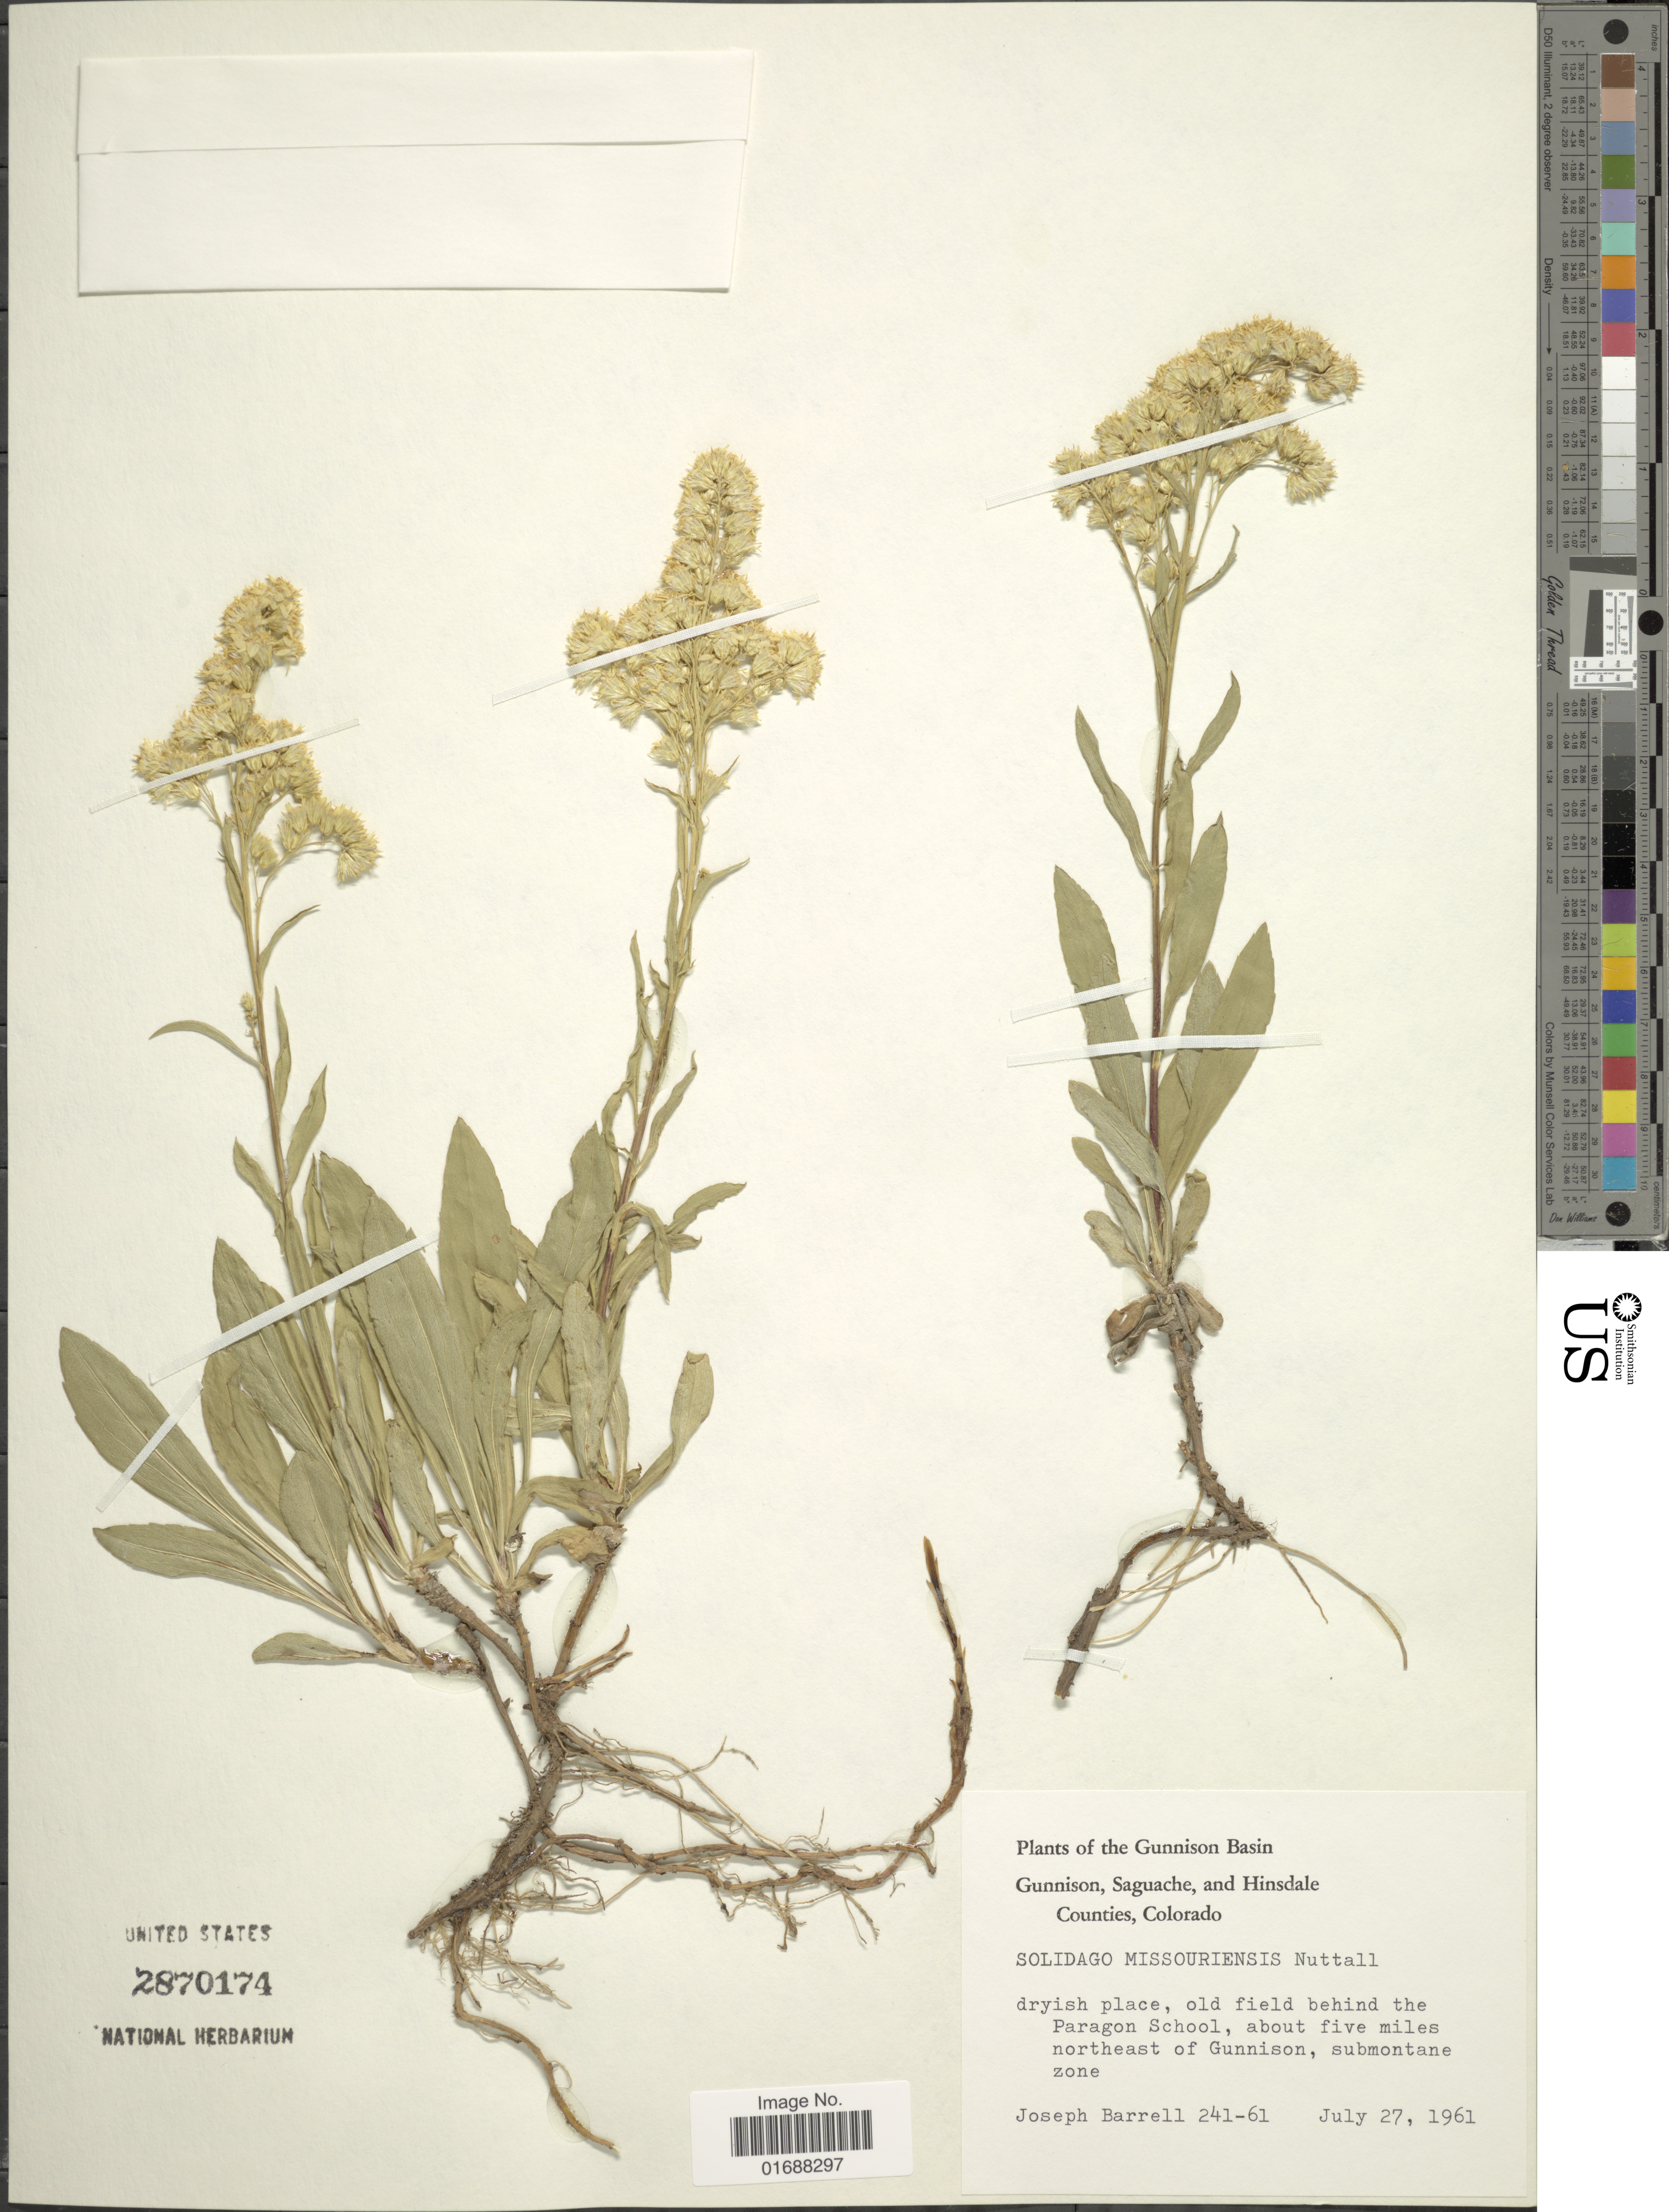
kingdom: Plantae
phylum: Tracheophyta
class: Magnoliopsida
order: Asterales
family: Asteraceae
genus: Solidago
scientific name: Solidago missouriensis var. missouriensis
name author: Nutt.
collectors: J. Barrell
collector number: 241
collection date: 1961-07-27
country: United States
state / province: Colorado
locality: Gunnison, Saguache, and Hinsdale Counties, Colorado. Old field behind the Paragon School, about five miles northeast of Gunnison, submontane zone.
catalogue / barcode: US 2870174